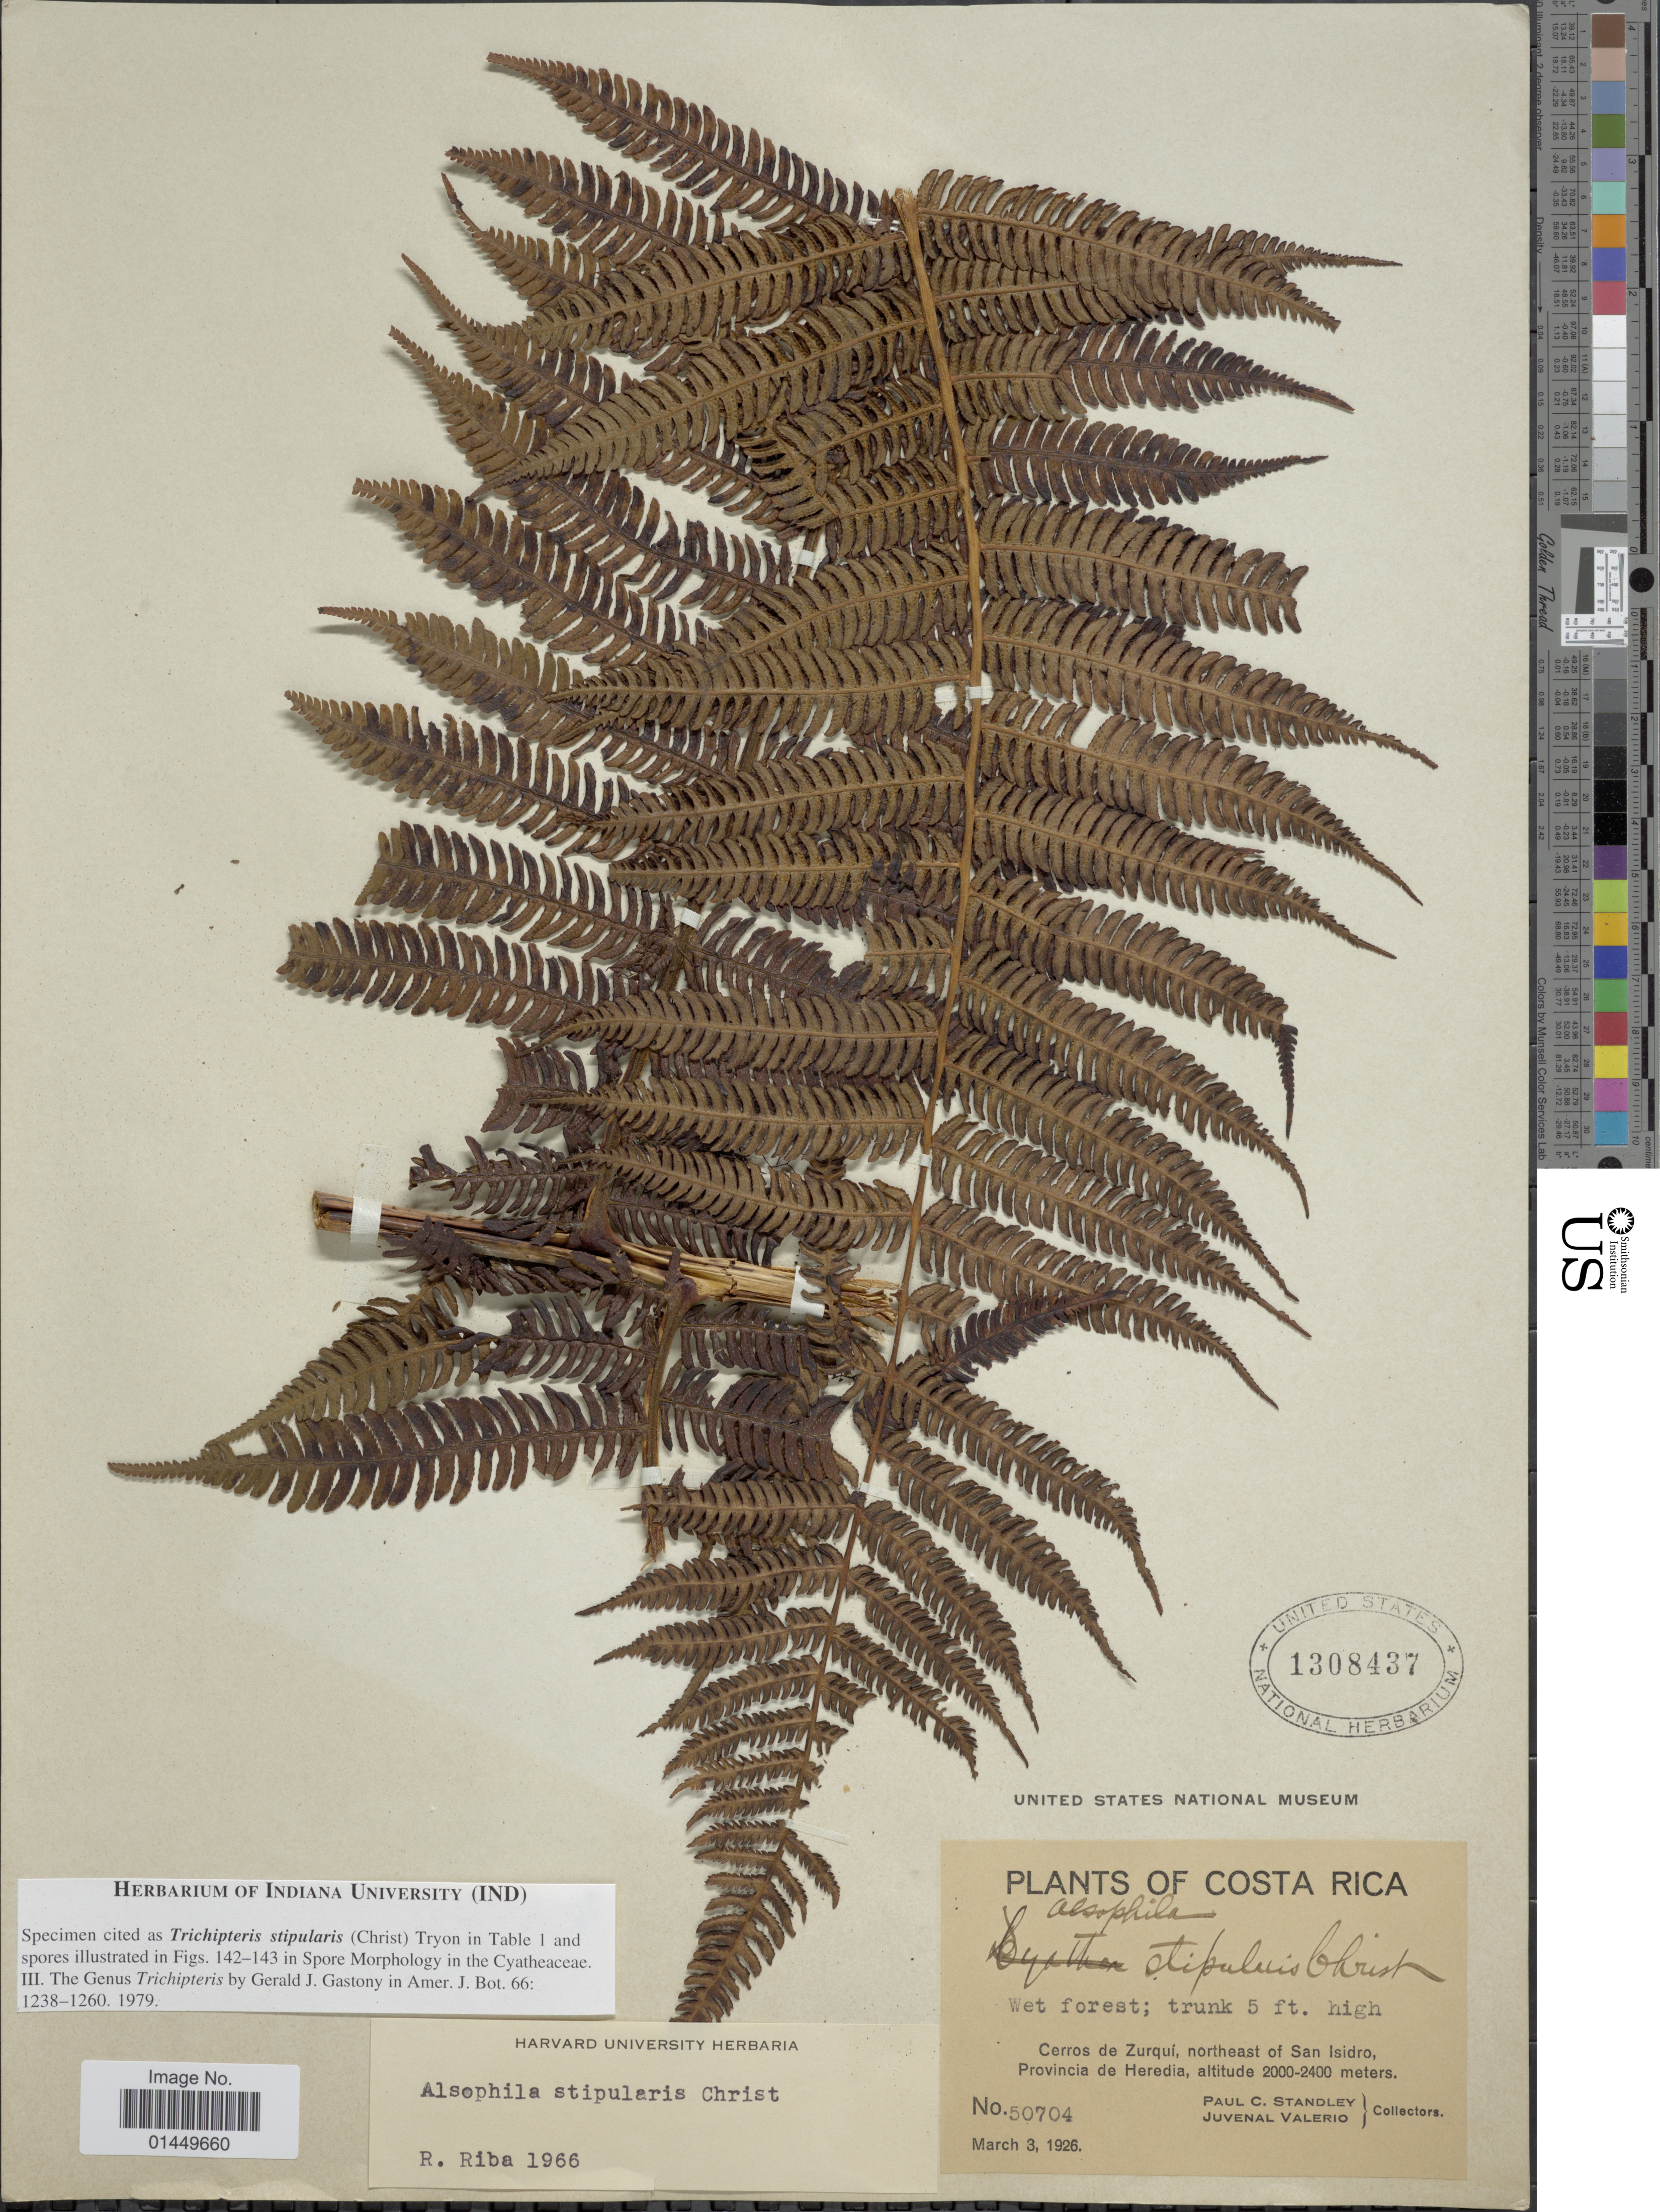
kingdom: Plantae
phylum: Tracheophyta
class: Polypodiopsida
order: Cyatheales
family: Cyatheaceae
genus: Cyathea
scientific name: Cyathea stipularis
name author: (Christ) Domin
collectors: P. C. Standley & J. Valerio R.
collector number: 50704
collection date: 1926-03-03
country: Costa Rica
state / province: Heredia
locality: Cerros de Zurqui, northeast of San Isidro, Provincia de Heredia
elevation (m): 2000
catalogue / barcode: US 1308437